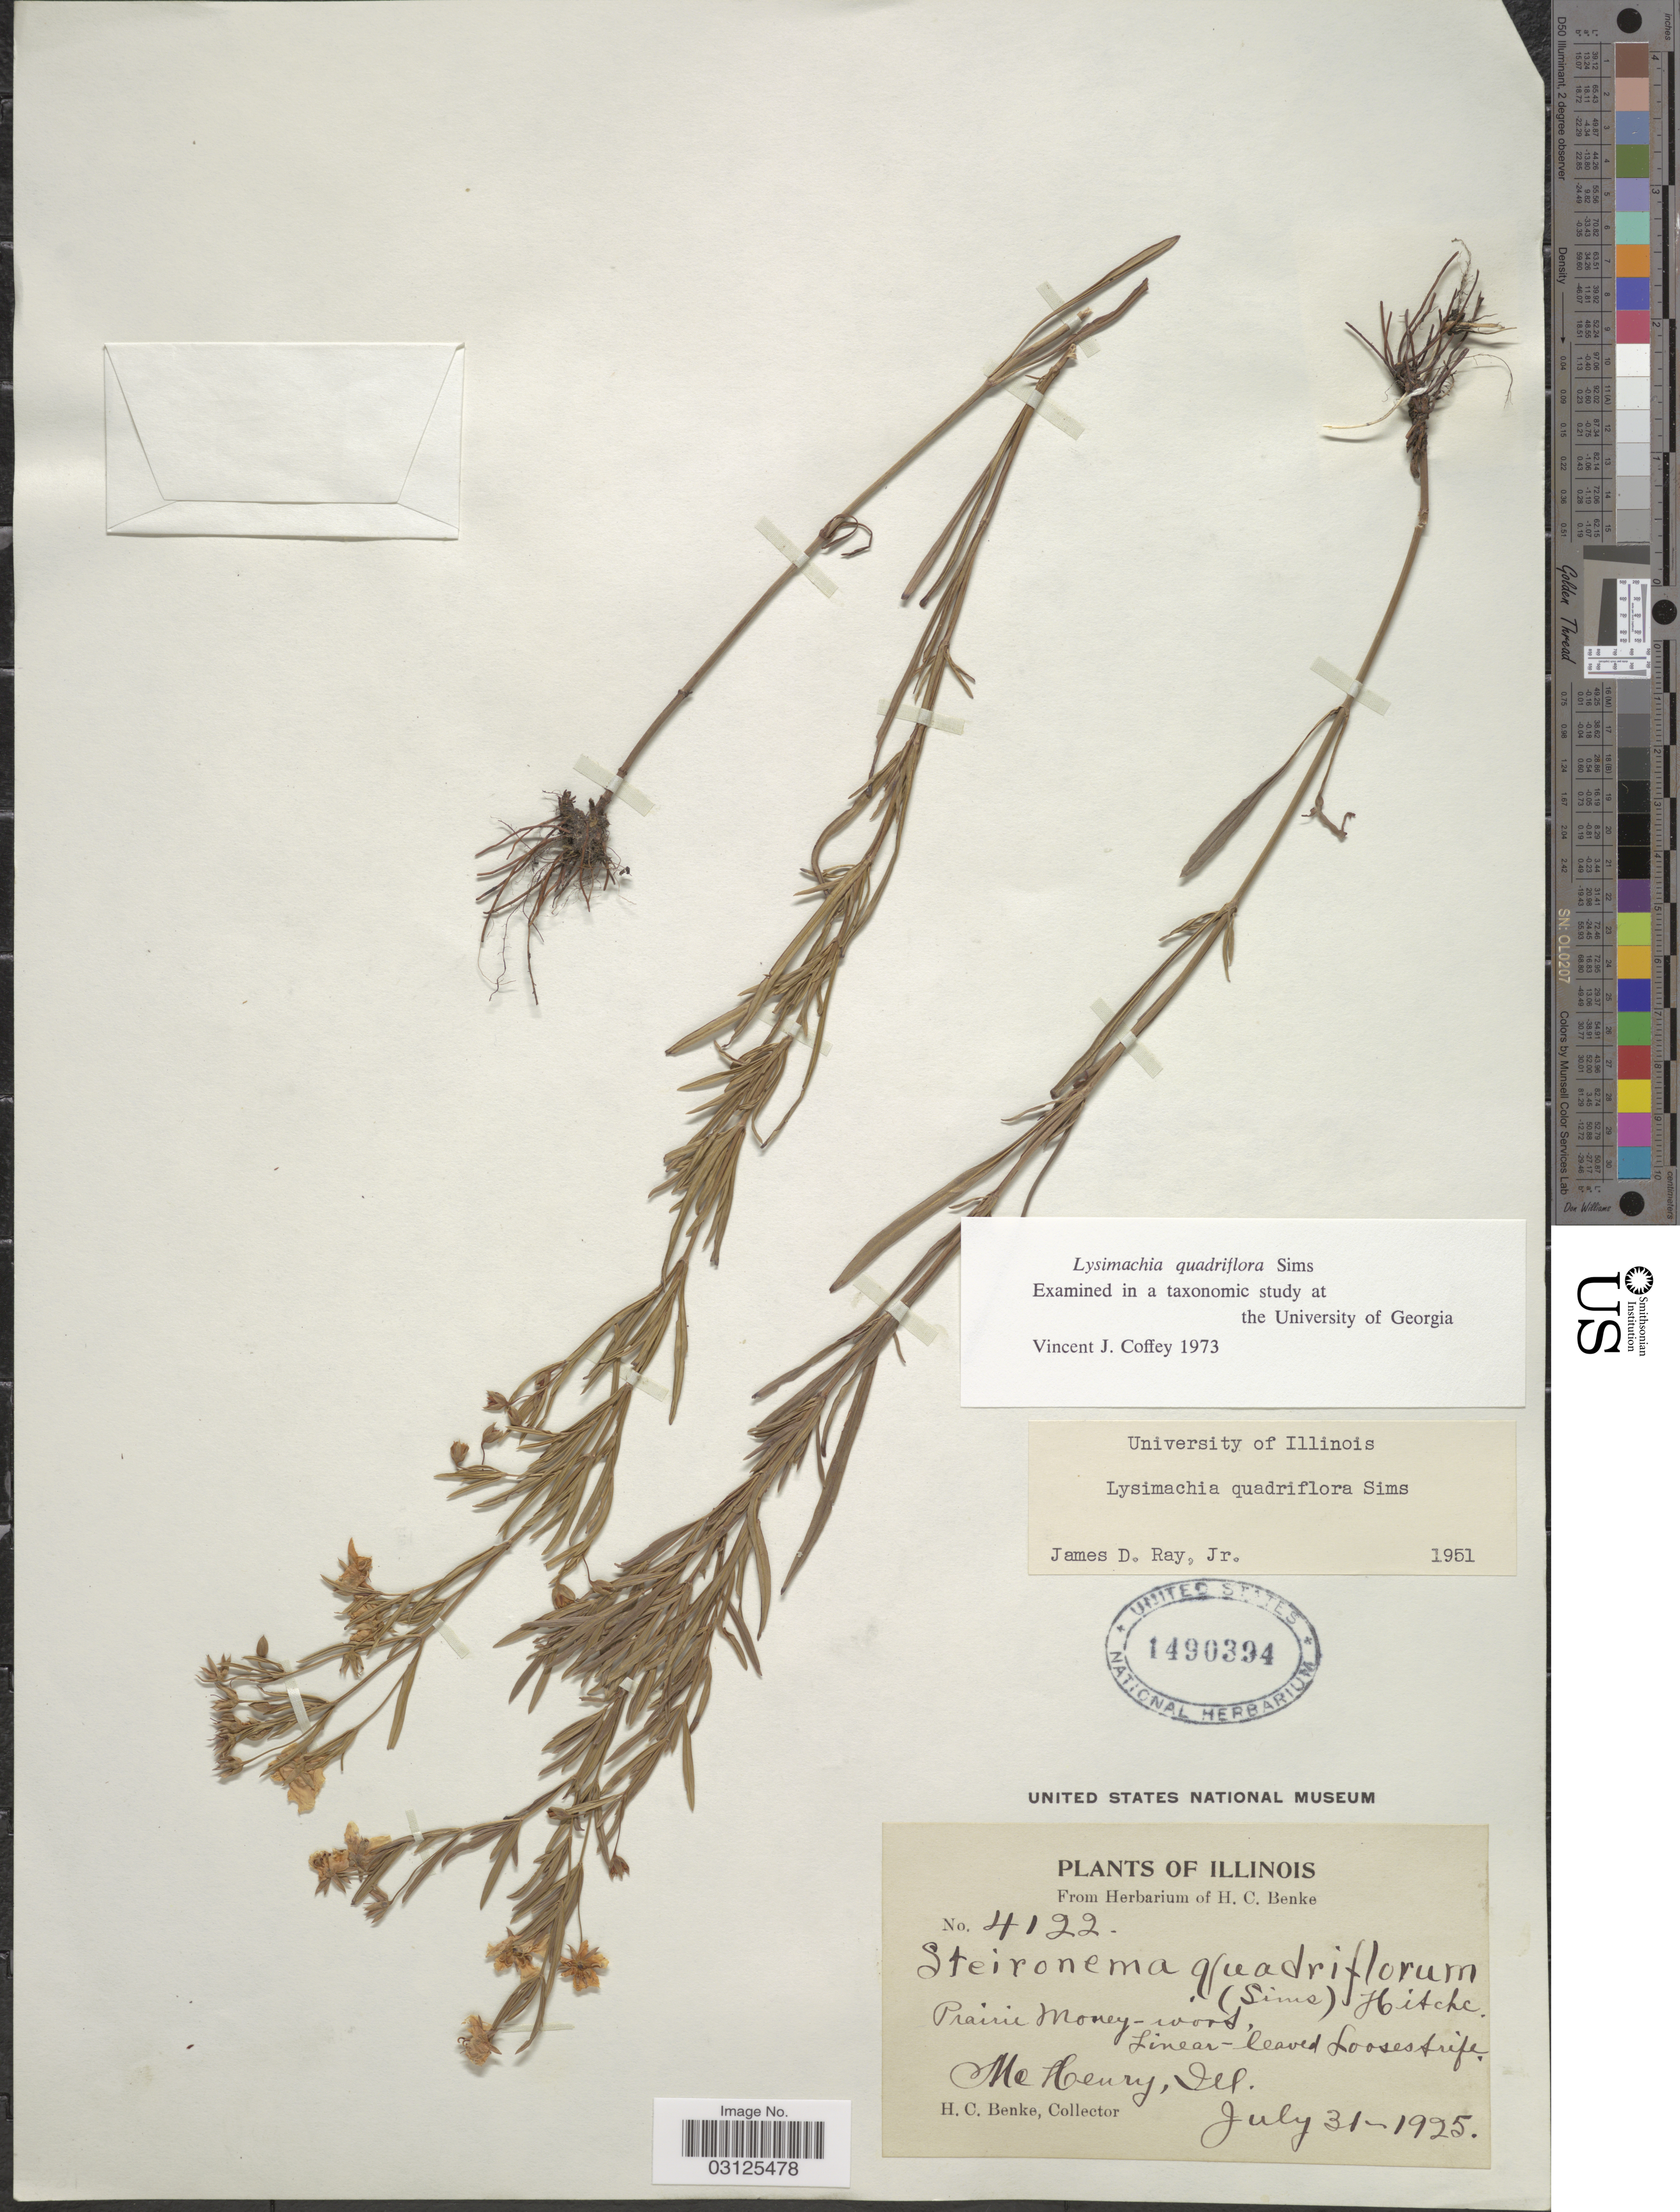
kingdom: Plantae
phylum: Tracheophyta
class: Magnoliopsida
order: Ericales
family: Primulaceae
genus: Steironema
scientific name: Steironema quadriflorum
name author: (Sims) Hitchc.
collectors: H. Benke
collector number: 4122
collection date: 1925-07-31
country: United States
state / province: Illinois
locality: Me Henry, Ill.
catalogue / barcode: US 1490394